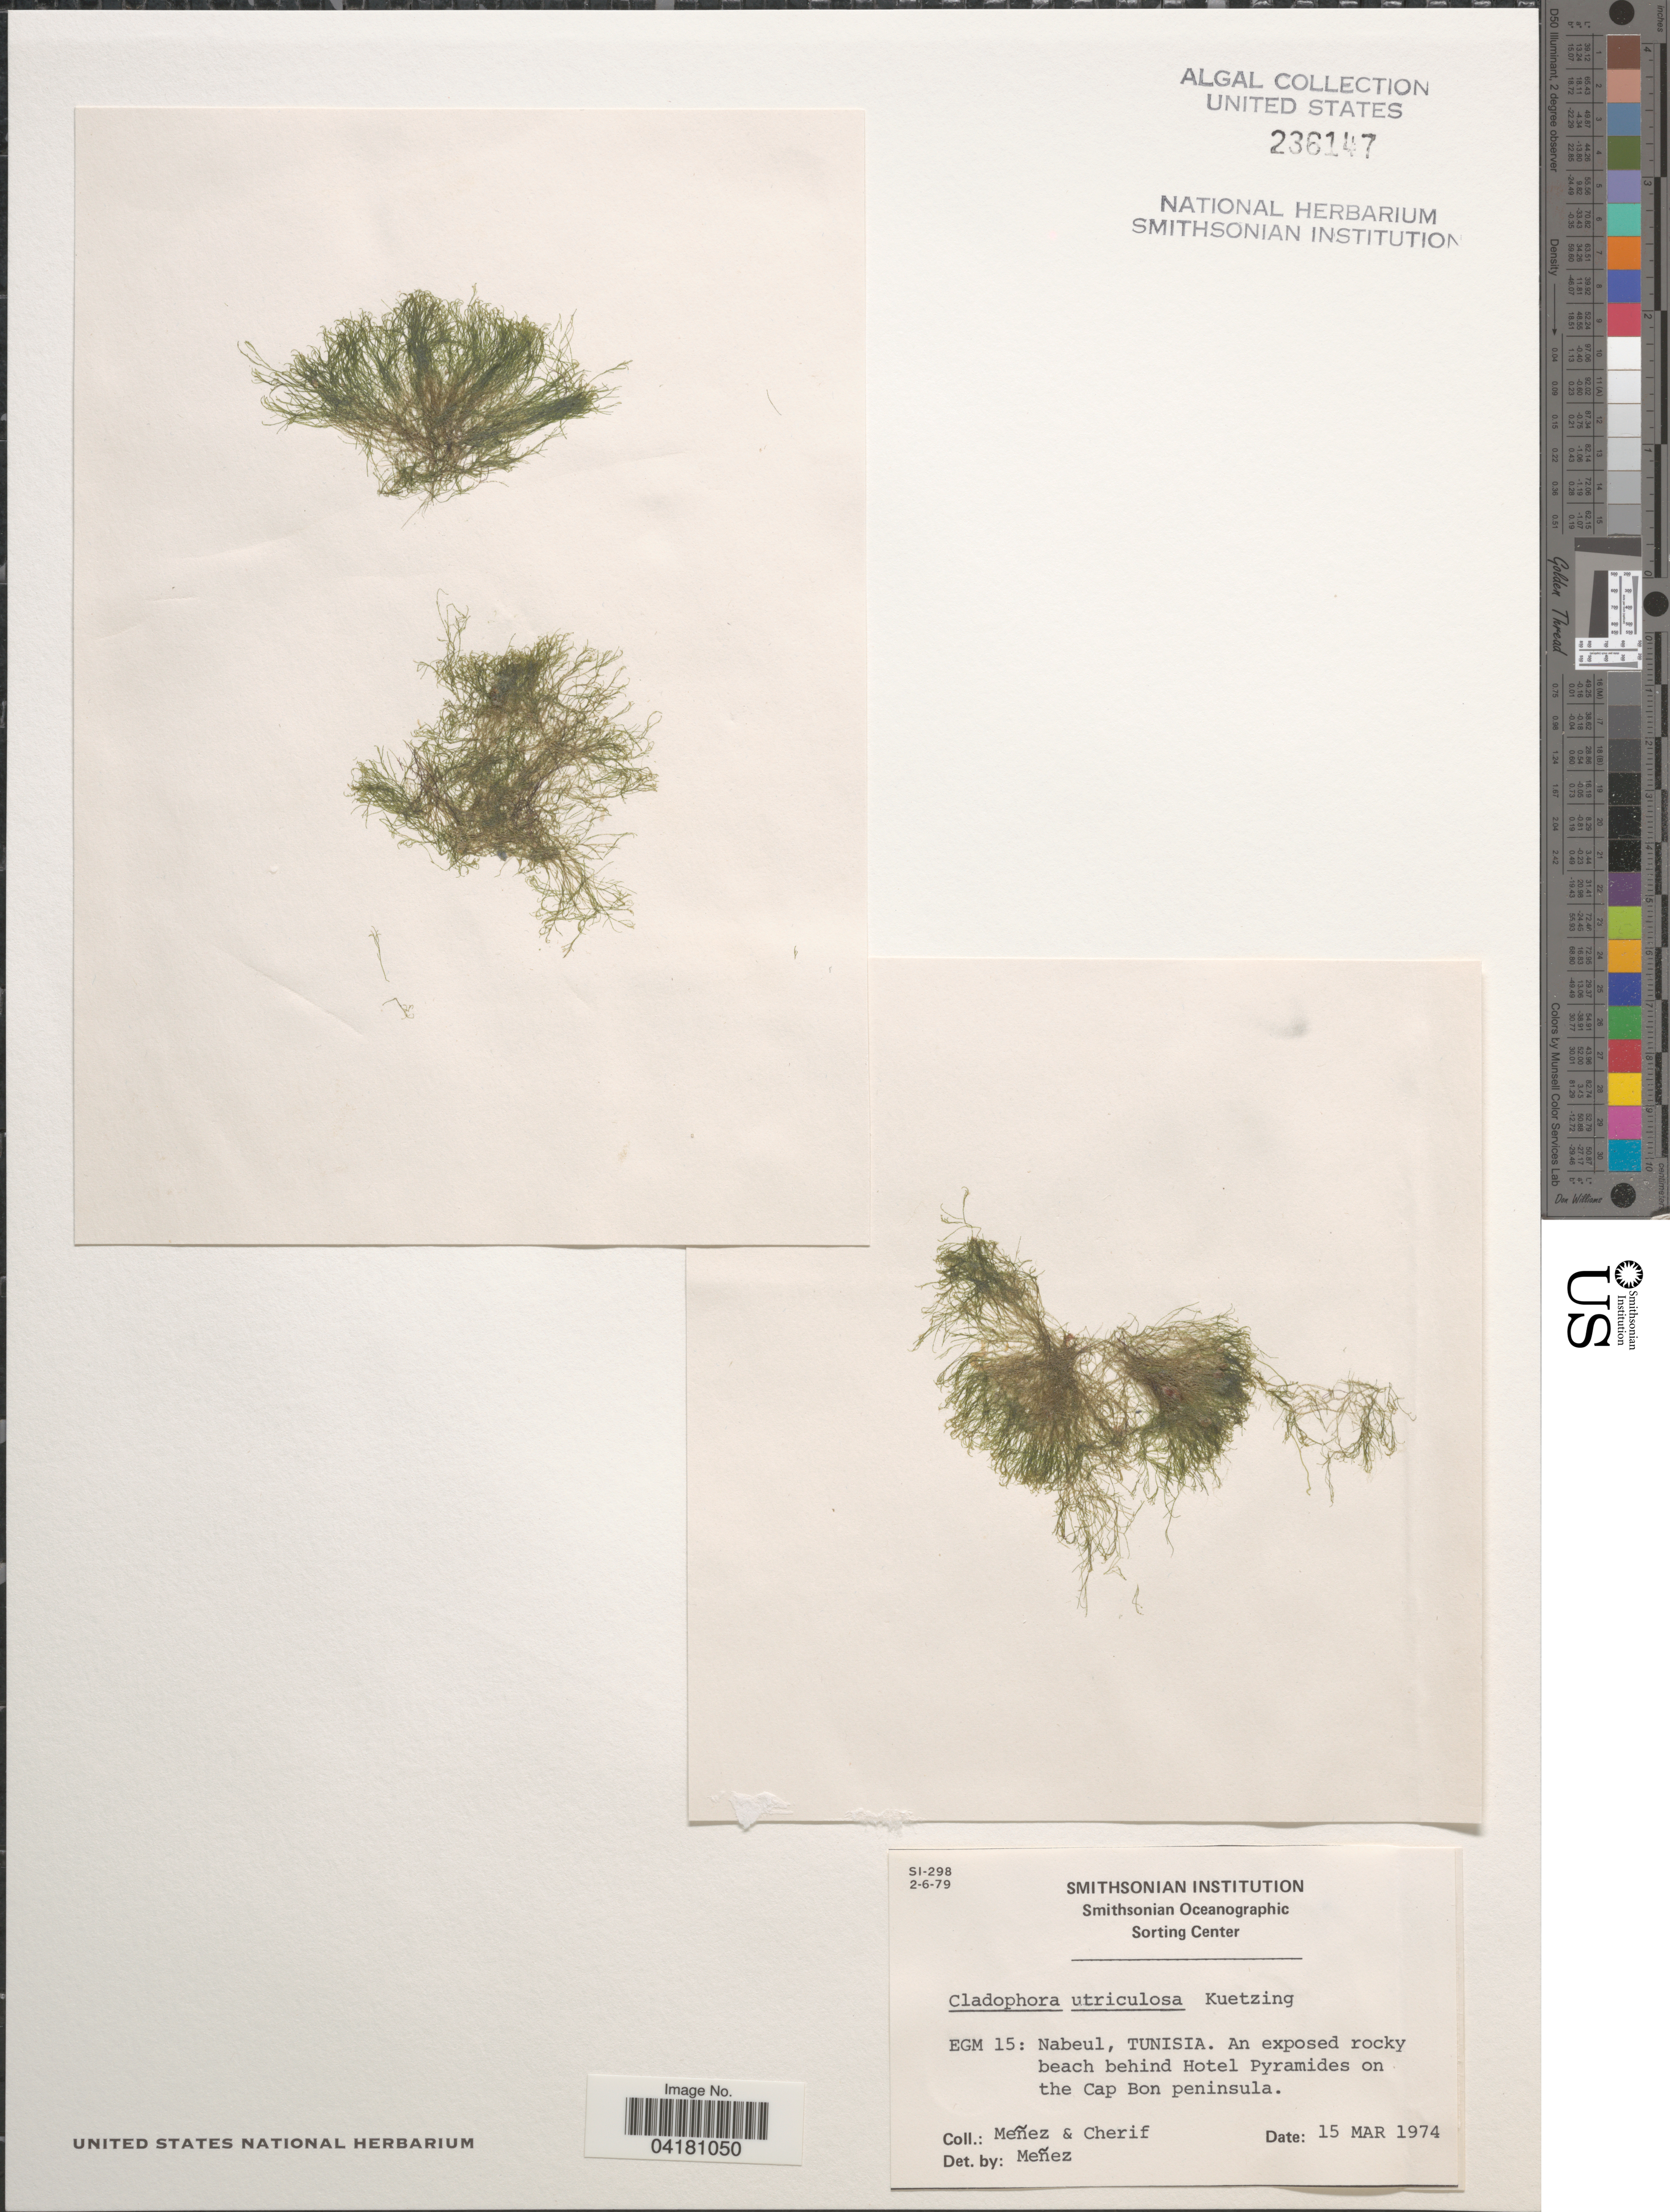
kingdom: Plantae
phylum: Chlorophyta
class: Ulvophyceae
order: Cladophorales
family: Cladophoraceae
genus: Cladophora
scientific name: Cladophora lehmanniana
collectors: Menez & -. Cherif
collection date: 1974-03-15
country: Tunisia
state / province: Nabeul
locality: EGM 15: An exposed rocky beach behind Hotel Pyramides on the Cap Bon peninsula.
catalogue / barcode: US 236147